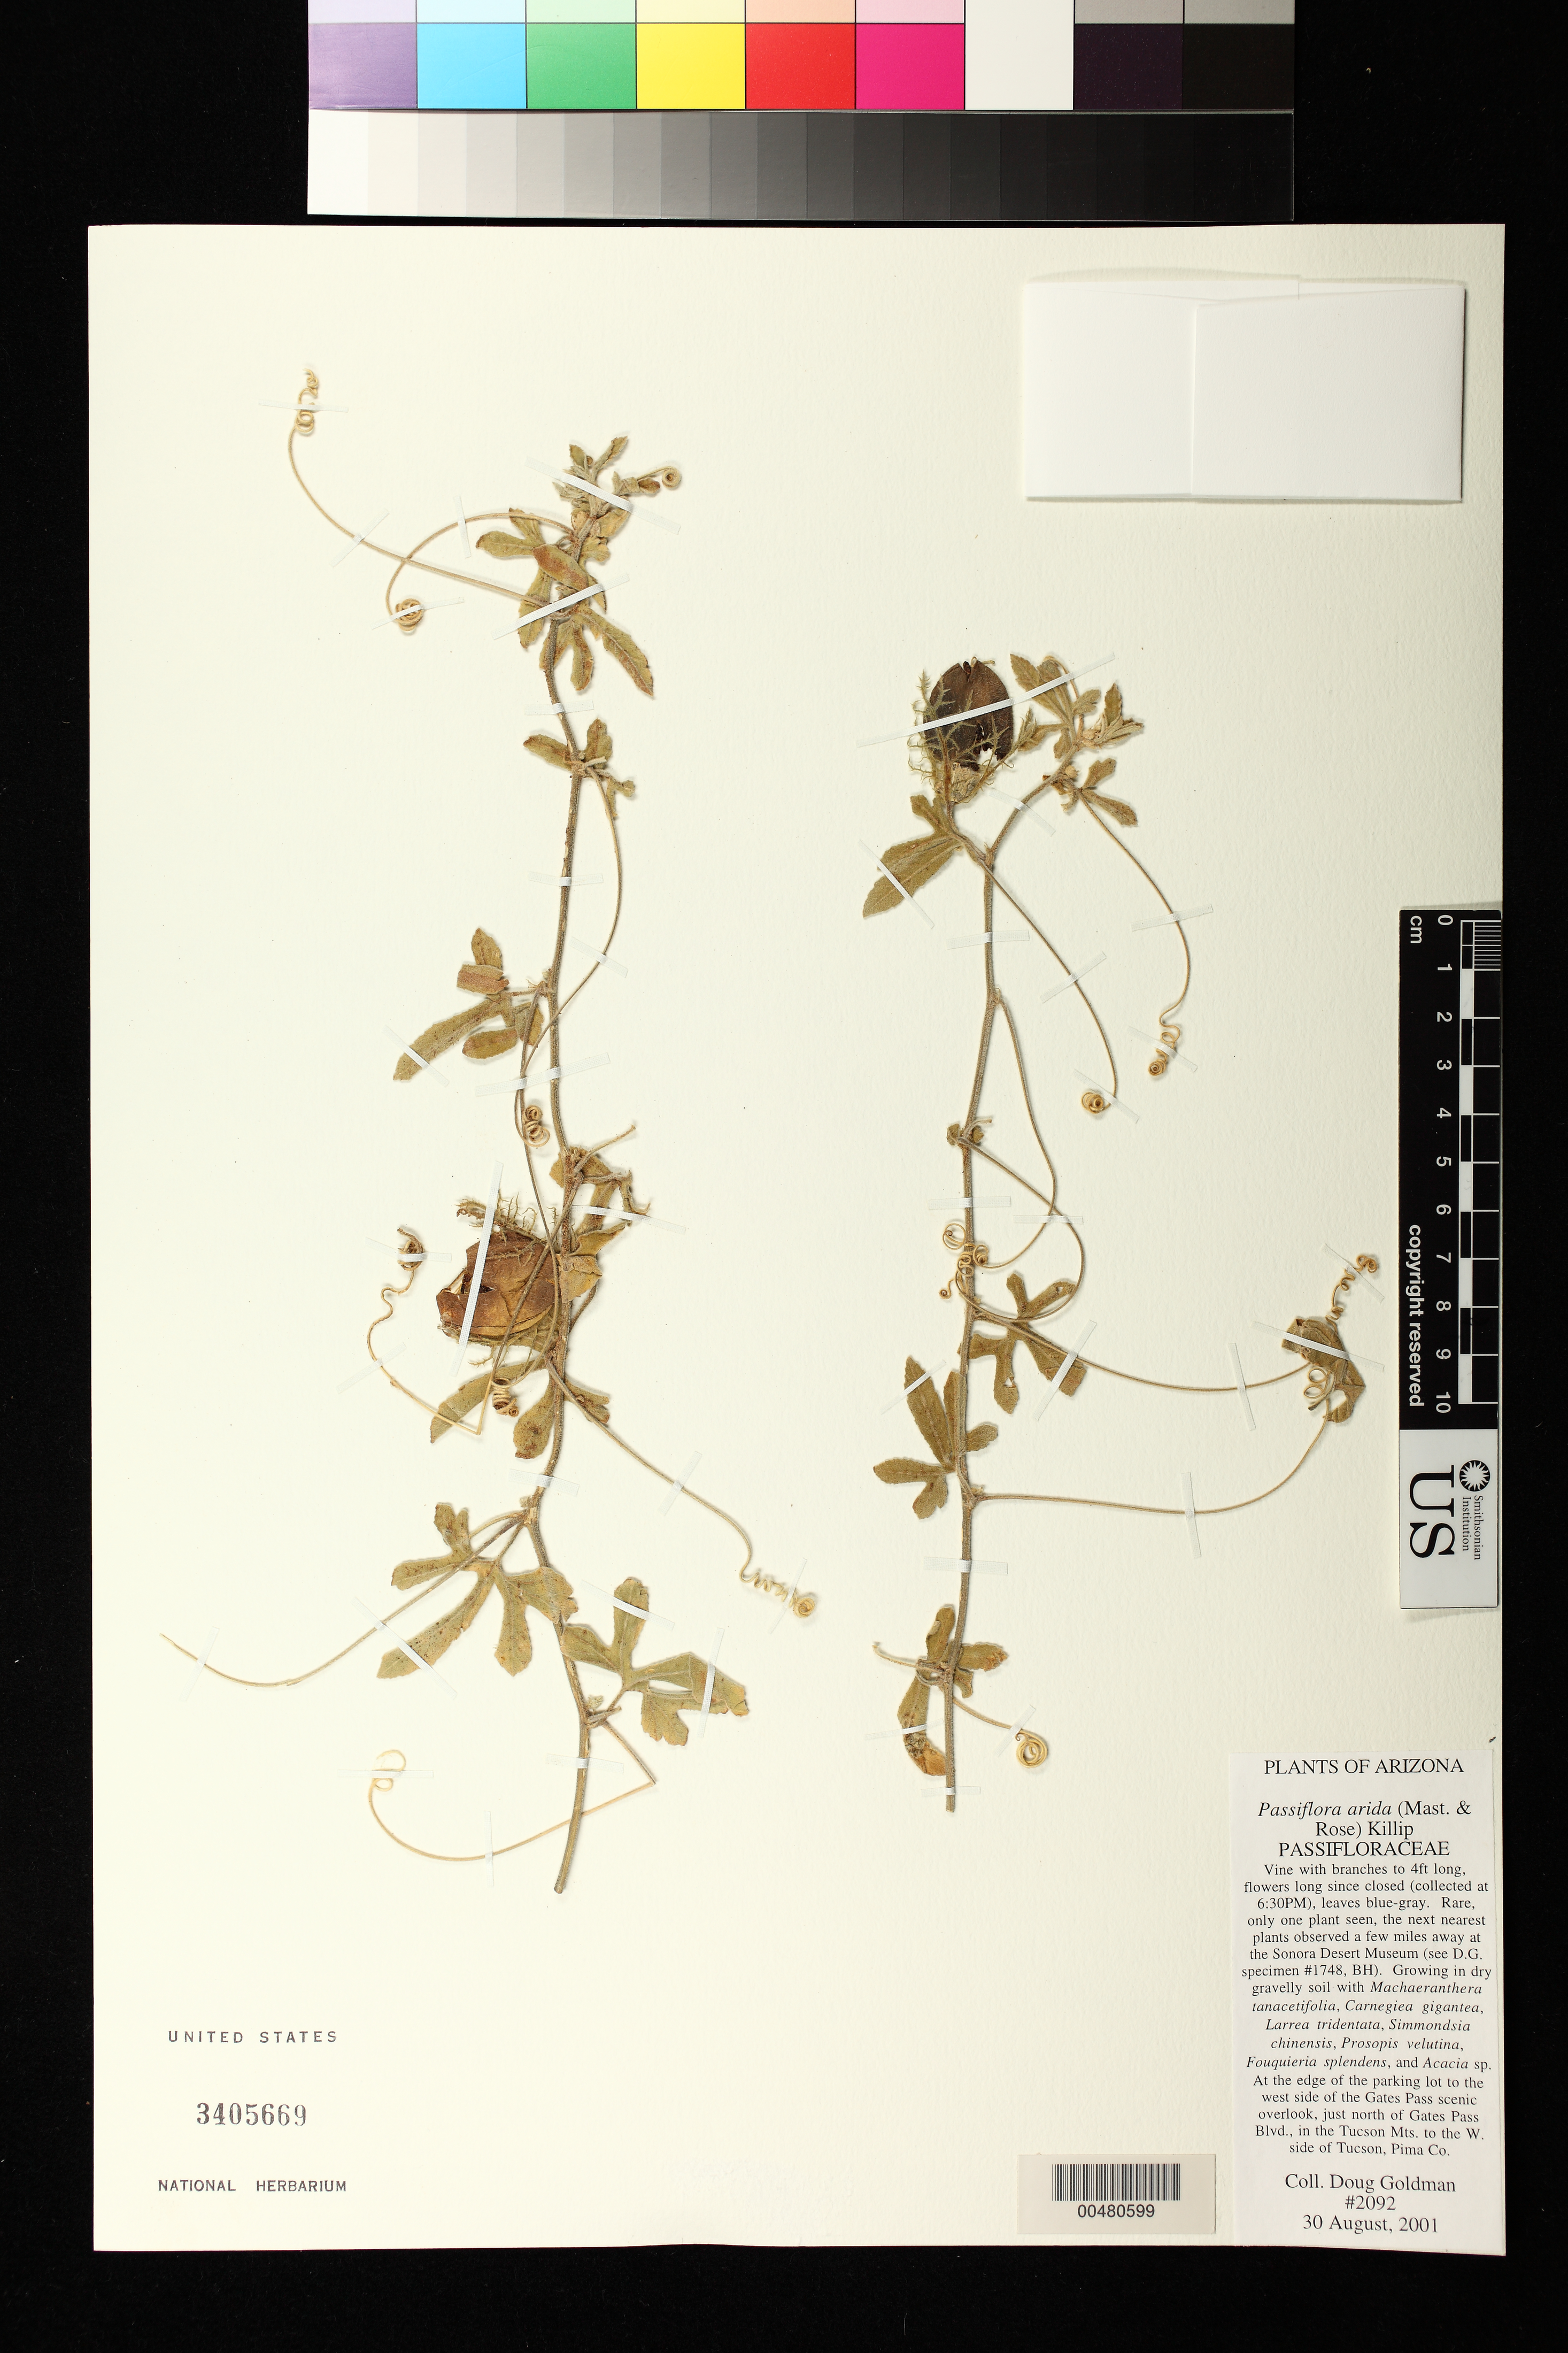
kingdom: Plantae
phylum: Tracheophyta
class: Magnoliopsida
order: Malpighiales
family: Passifloraceae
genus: Passiflora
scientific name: Passiflora pentaschista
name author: (Killip) Svoboda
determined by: Svoboda, Harlan T., (NA), US Department of Agriculture (UNITED STATES)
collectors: D. H. Goldman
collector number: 2092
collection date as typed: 30 Aug 2001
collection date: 2001-08-30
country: United States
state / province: Arizona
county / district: Pima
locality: Growing in dry gravelly soil. At the edge of the parking lot to the west side of the Gates Pass Blvd., in the Tucson Mountains to the west side of the Tucson, Pima county.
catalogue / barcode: US 3405669